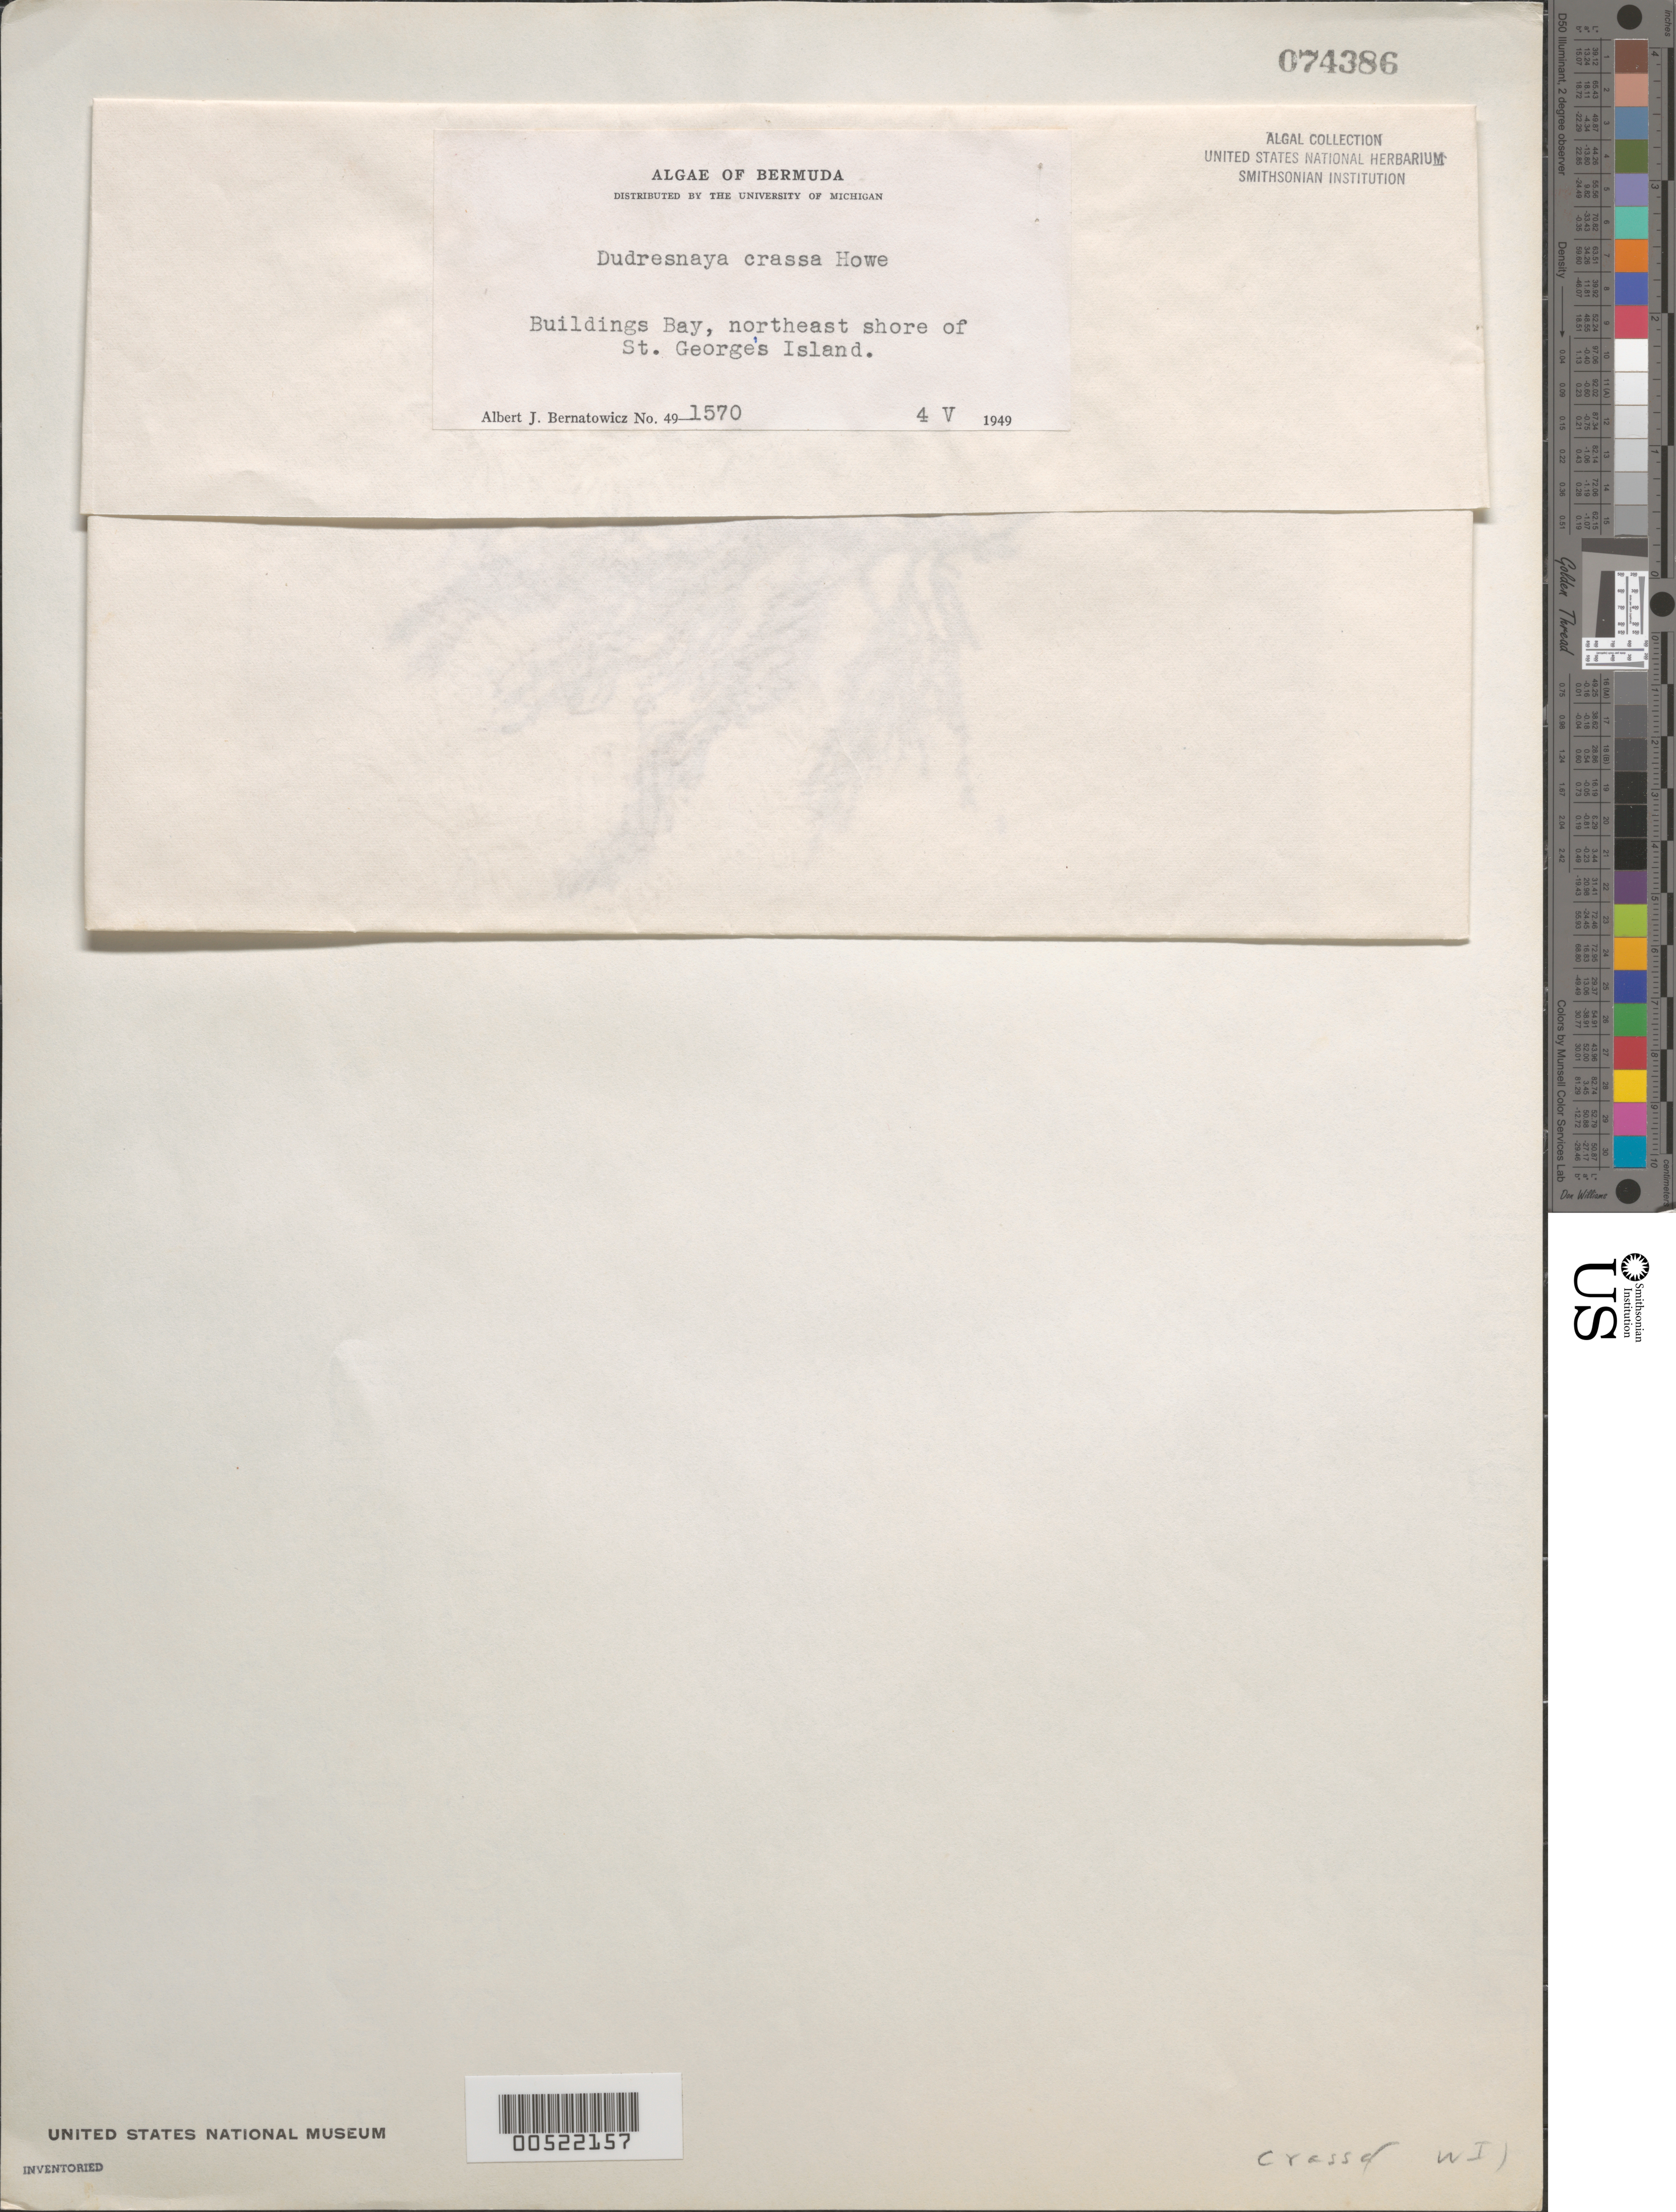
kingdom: Plantae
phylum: Rhodophyta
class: Florideophyceae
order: Gigartinales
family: Dumontiaceae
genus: Dudresnaya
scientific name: Dudresnaya crassa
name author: M. Howe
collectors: A. Bernatowicz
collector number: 49-1570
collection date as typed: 04 May 1949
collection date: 1949-05-04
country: Bermuda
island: St. George's Island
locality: Buildings Bay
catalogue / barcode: US 74386